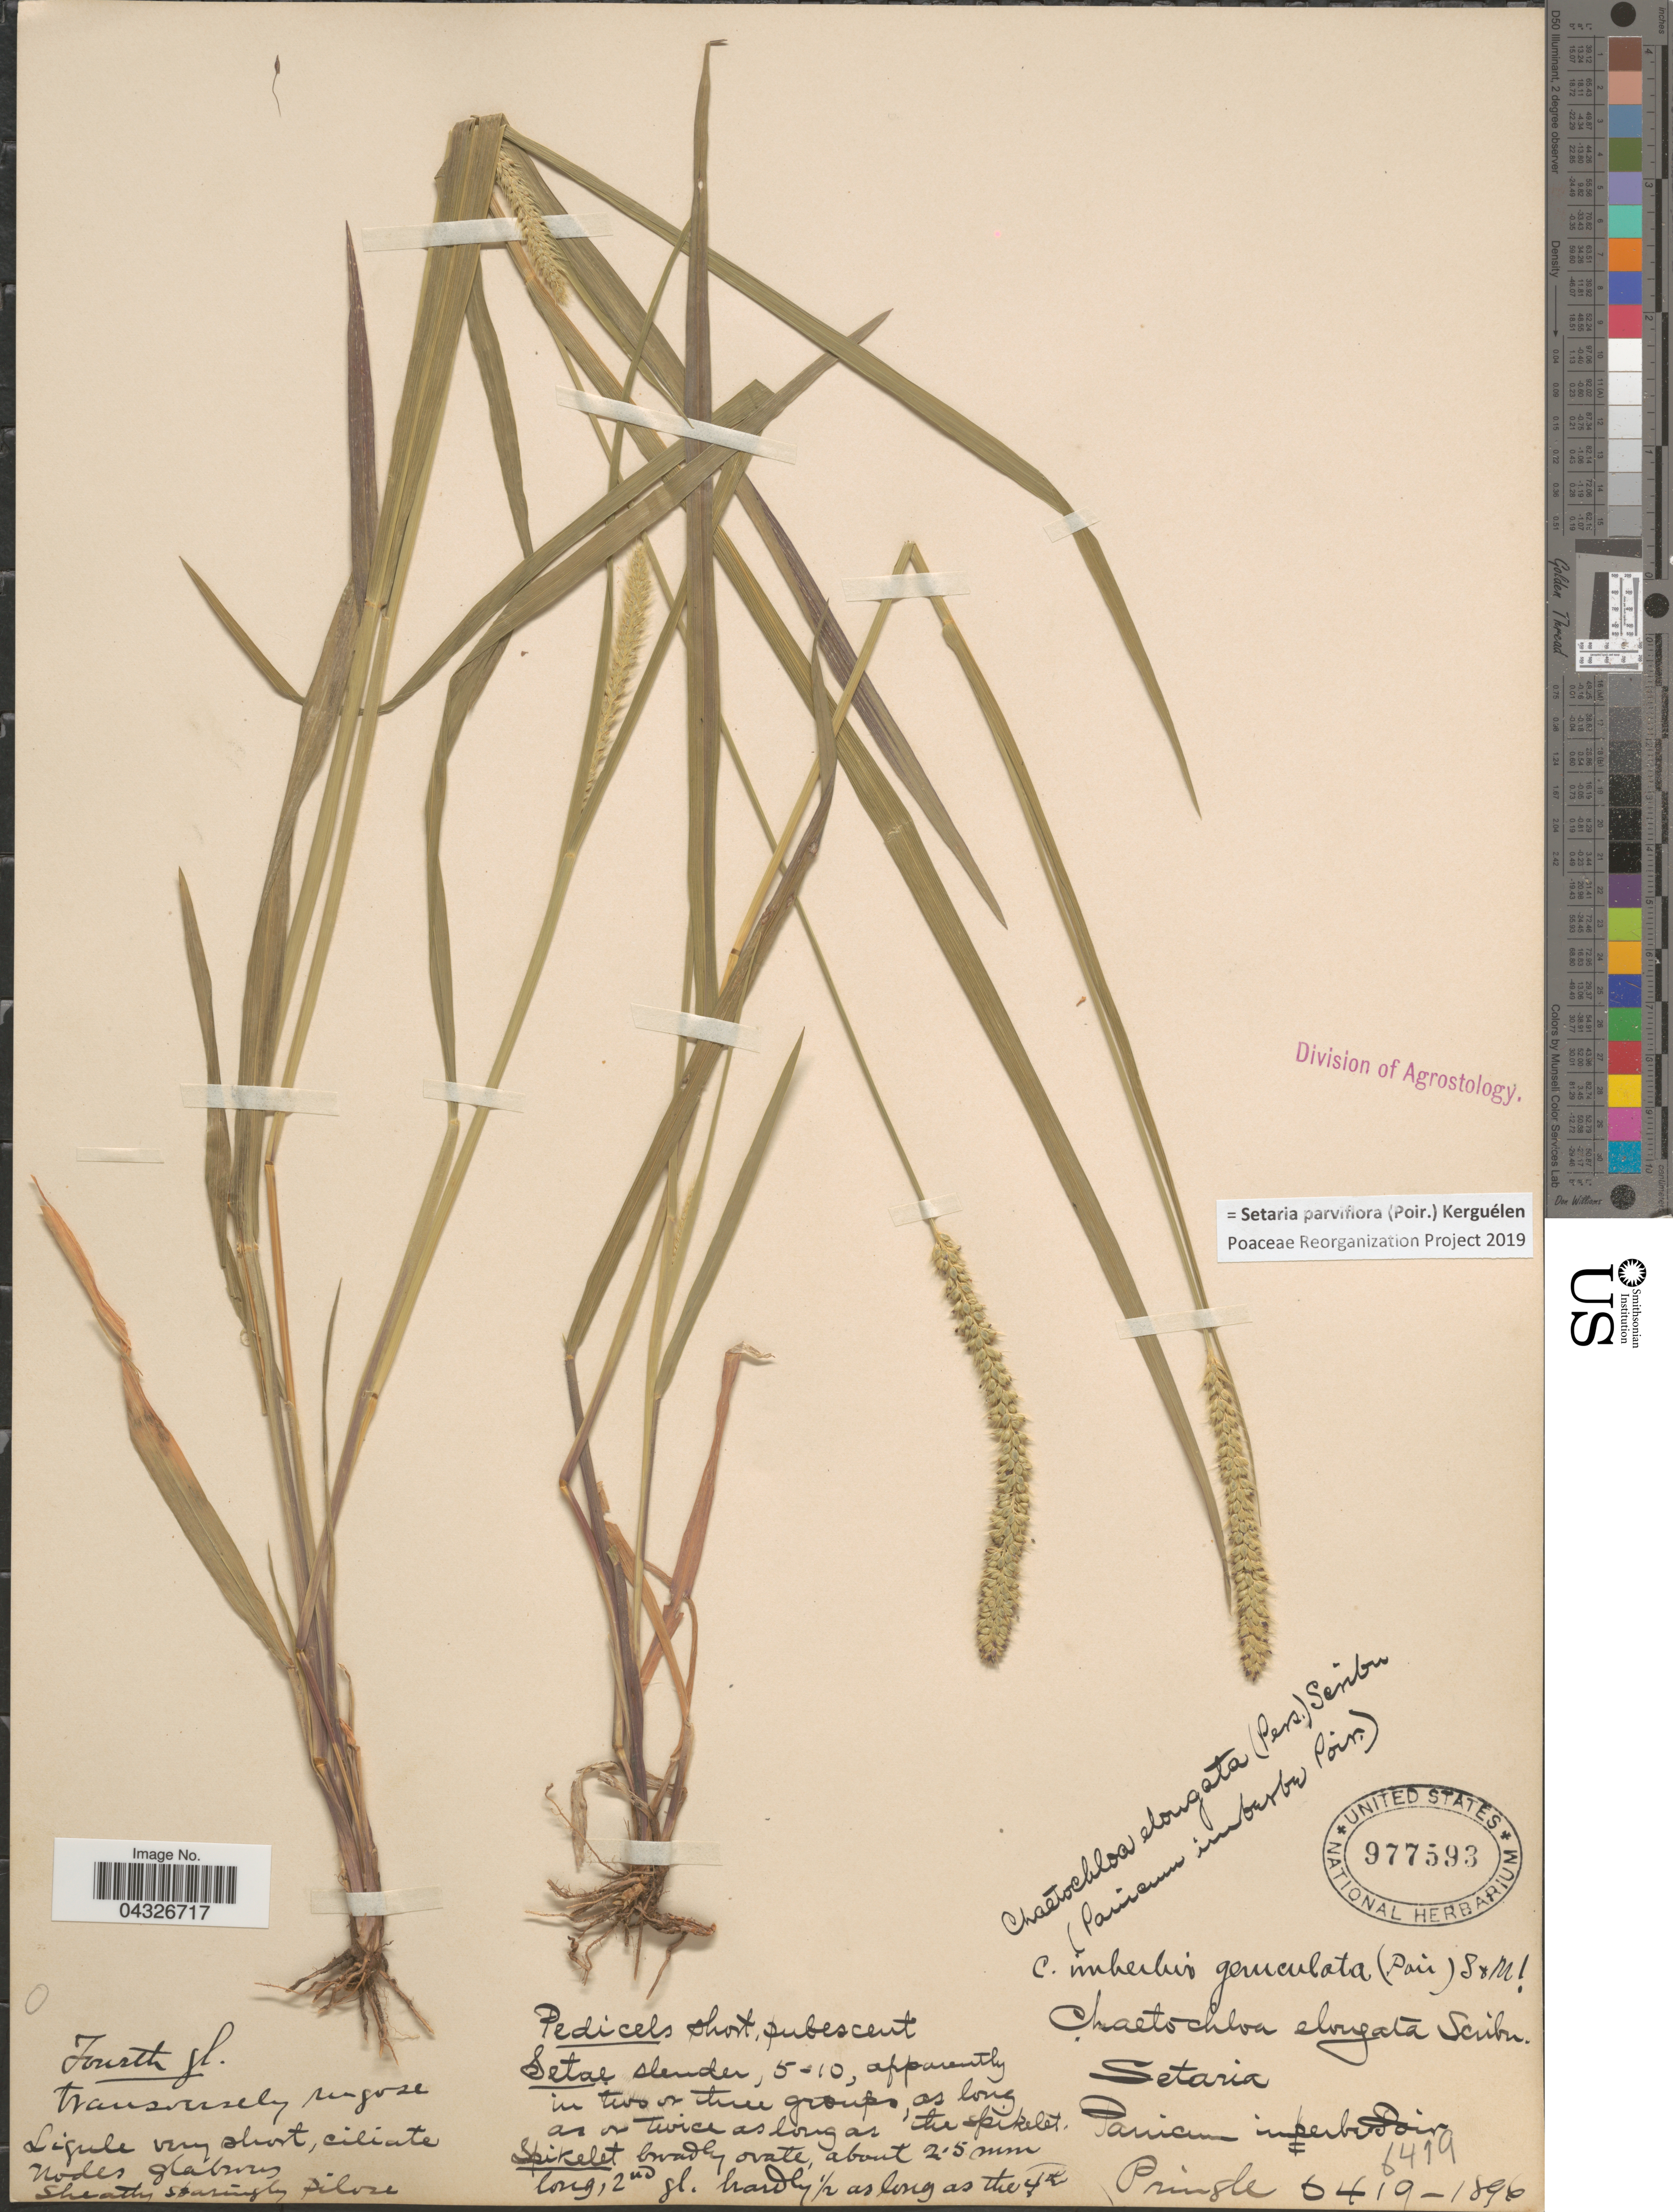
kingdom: Plantae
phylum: Tracheophyta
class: Liliopsida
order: Poales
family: Poaceae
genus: Setaria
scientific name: Setaria parviflora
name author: (Poir.) Kerguélen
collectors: -- Pringle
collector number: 6419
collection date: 1896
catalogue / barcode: US 977593